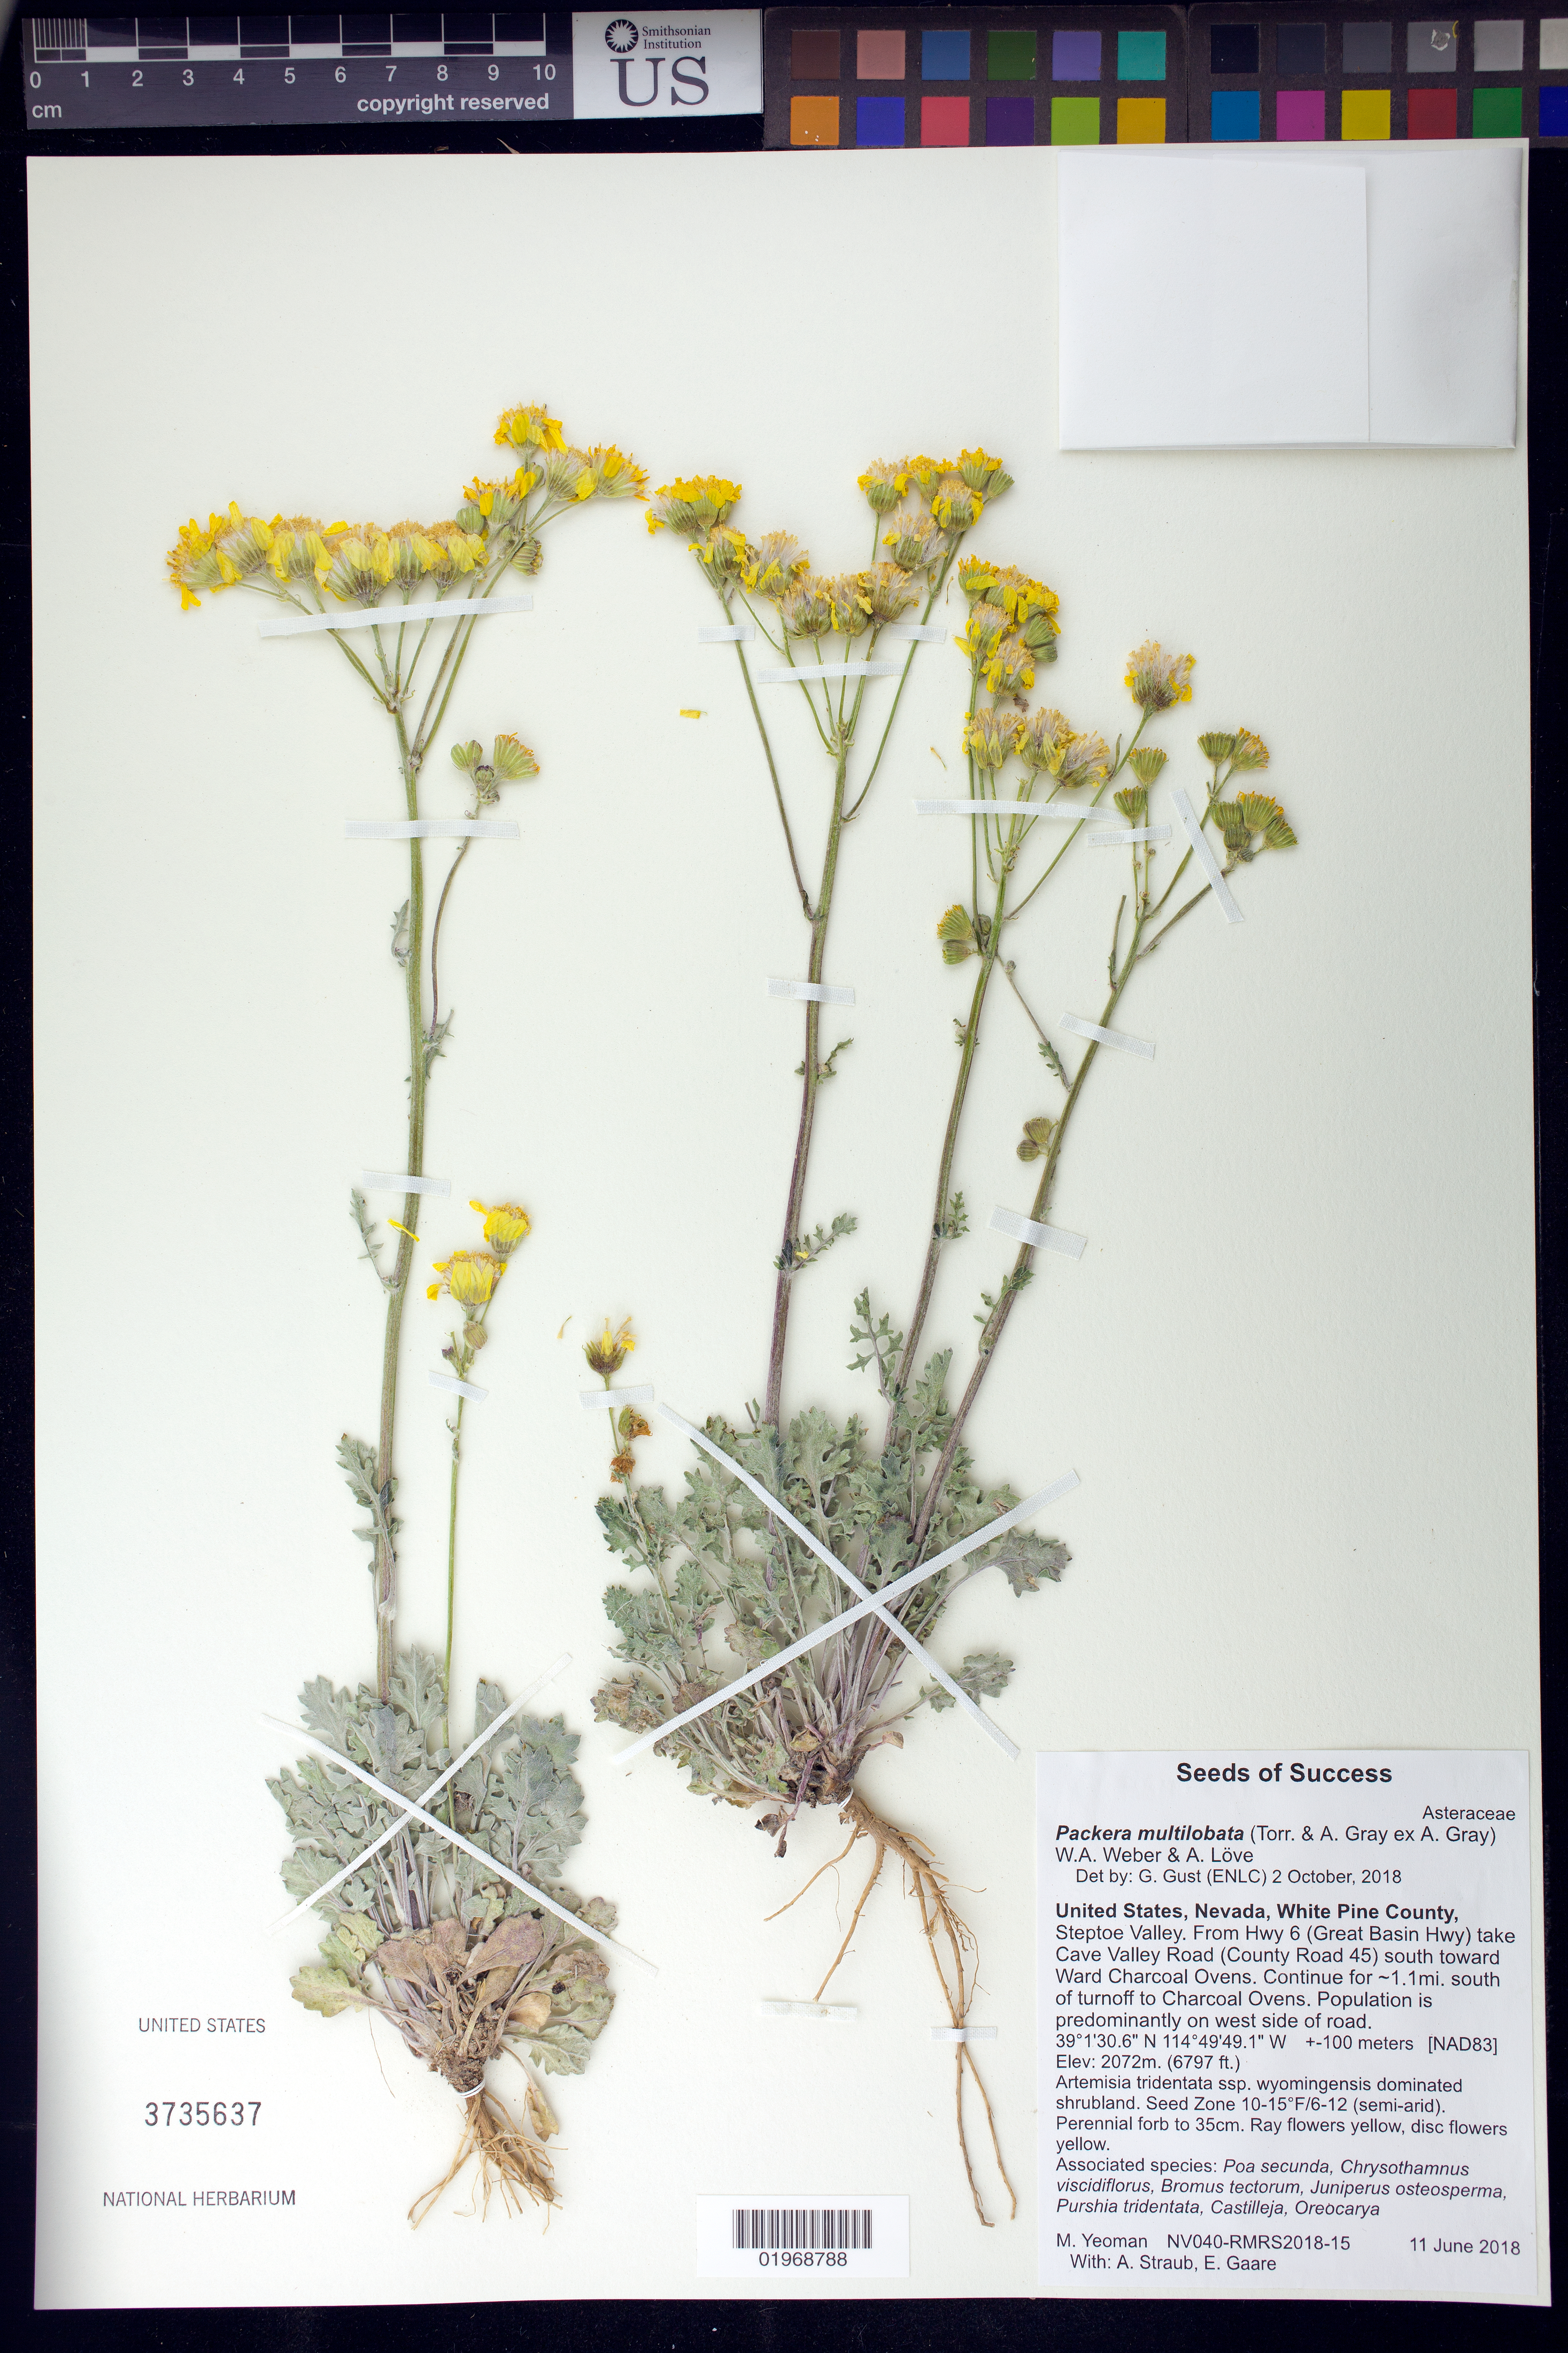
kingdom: Plantae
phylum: Tracheophyta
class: Magnoliopsida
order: Asterales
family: Asteraceae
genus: Packera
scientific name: Packera multilobata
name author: (Torr. & A. Gray) W.A. Weber & Á. Löve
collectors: M. Yeoman, A. Straub & E. Gaare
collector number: NV040-RMRS2018-15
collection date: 2018-06-11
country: United States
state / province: Nevada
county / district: White Pine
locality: Steptoe Valley, from Hwy 6 (Great Basin Hwy) take Cave Valley Rd (County Rd 45) S toward Ward Charcoal Ovens, continue for 1.1 mi S of turnoff to Charcoal Ovens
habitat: Shrubland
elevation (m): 2072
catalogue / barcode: US 3735637